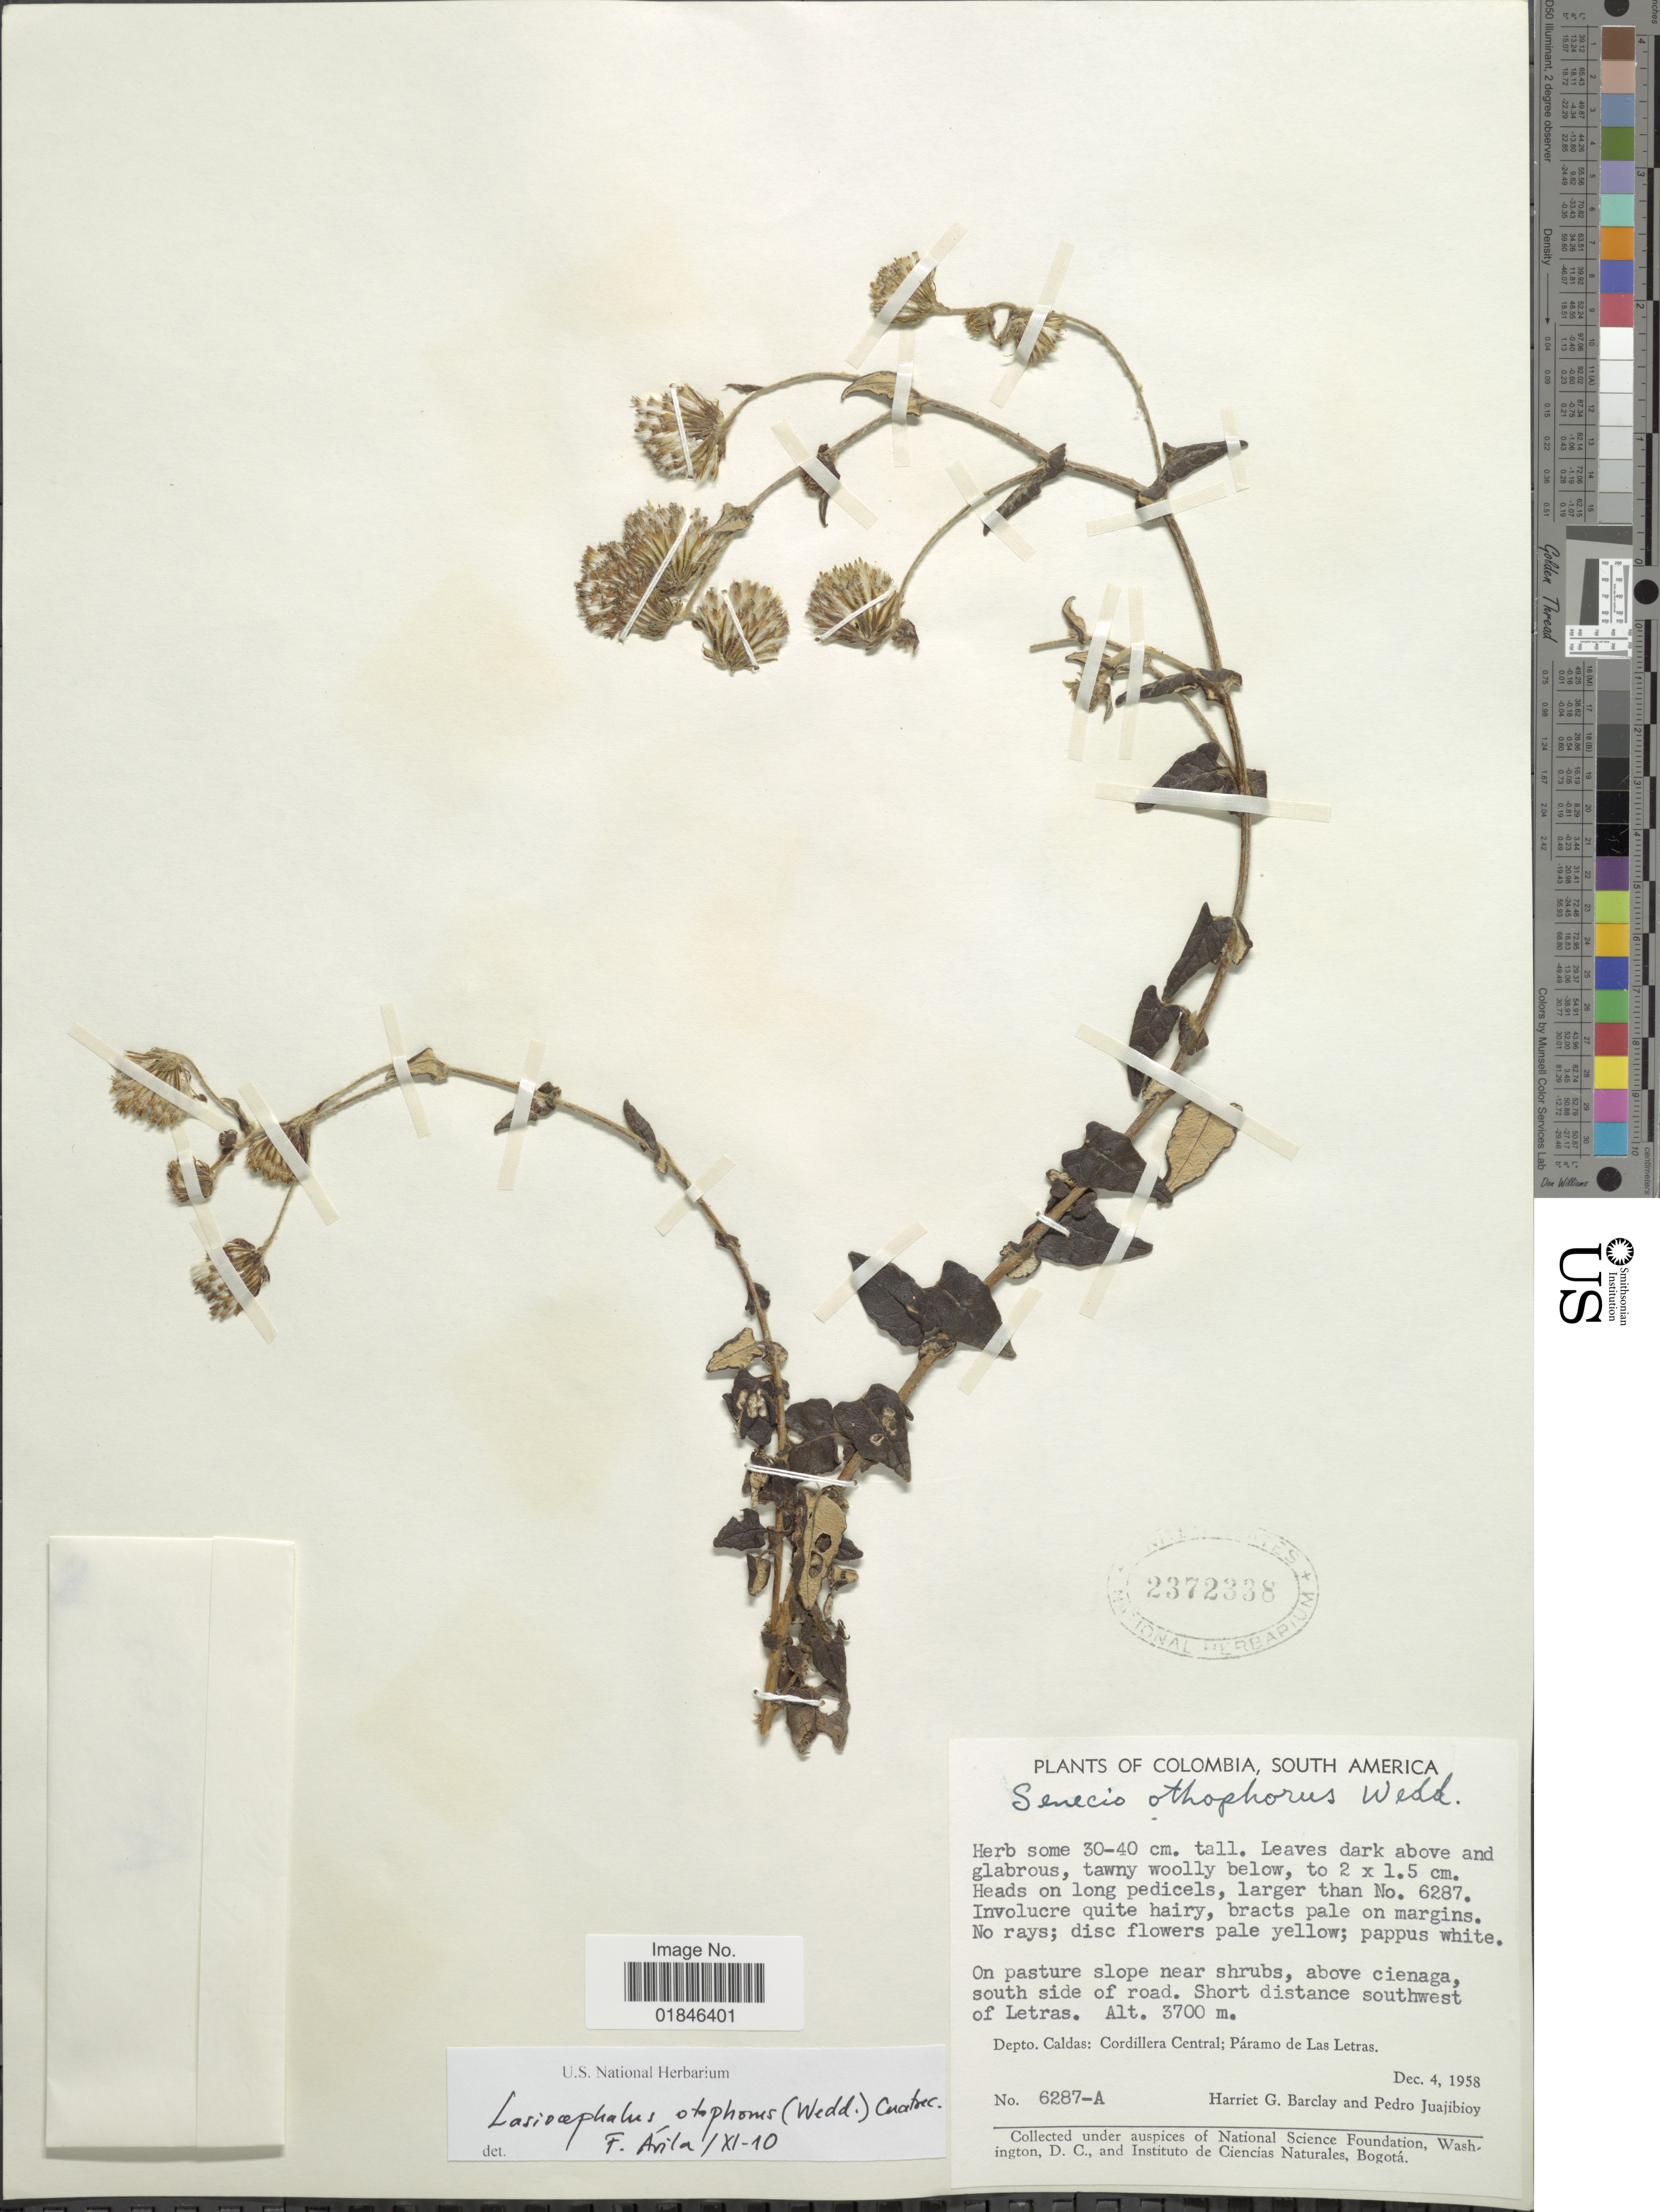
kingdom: Plantae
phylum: Tracheophyta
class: Magnoliopsida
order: Asterales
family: Asteraceae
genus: Senecio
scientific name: Senecio otophorus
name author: Wedd.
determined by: Salomon, Luciana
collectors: H. G. Barclay & P. Juajibioy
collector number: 6287-A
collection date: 1958-12-04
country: Colombia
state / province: Caldas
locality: On pasture slope near shrubs, above cienaga, south side of road. Short distance southwest of Letras. Dept. Caldas: Cordillera Central; Paramo de Las Letras.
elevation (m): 3700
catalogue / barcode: US 2372338